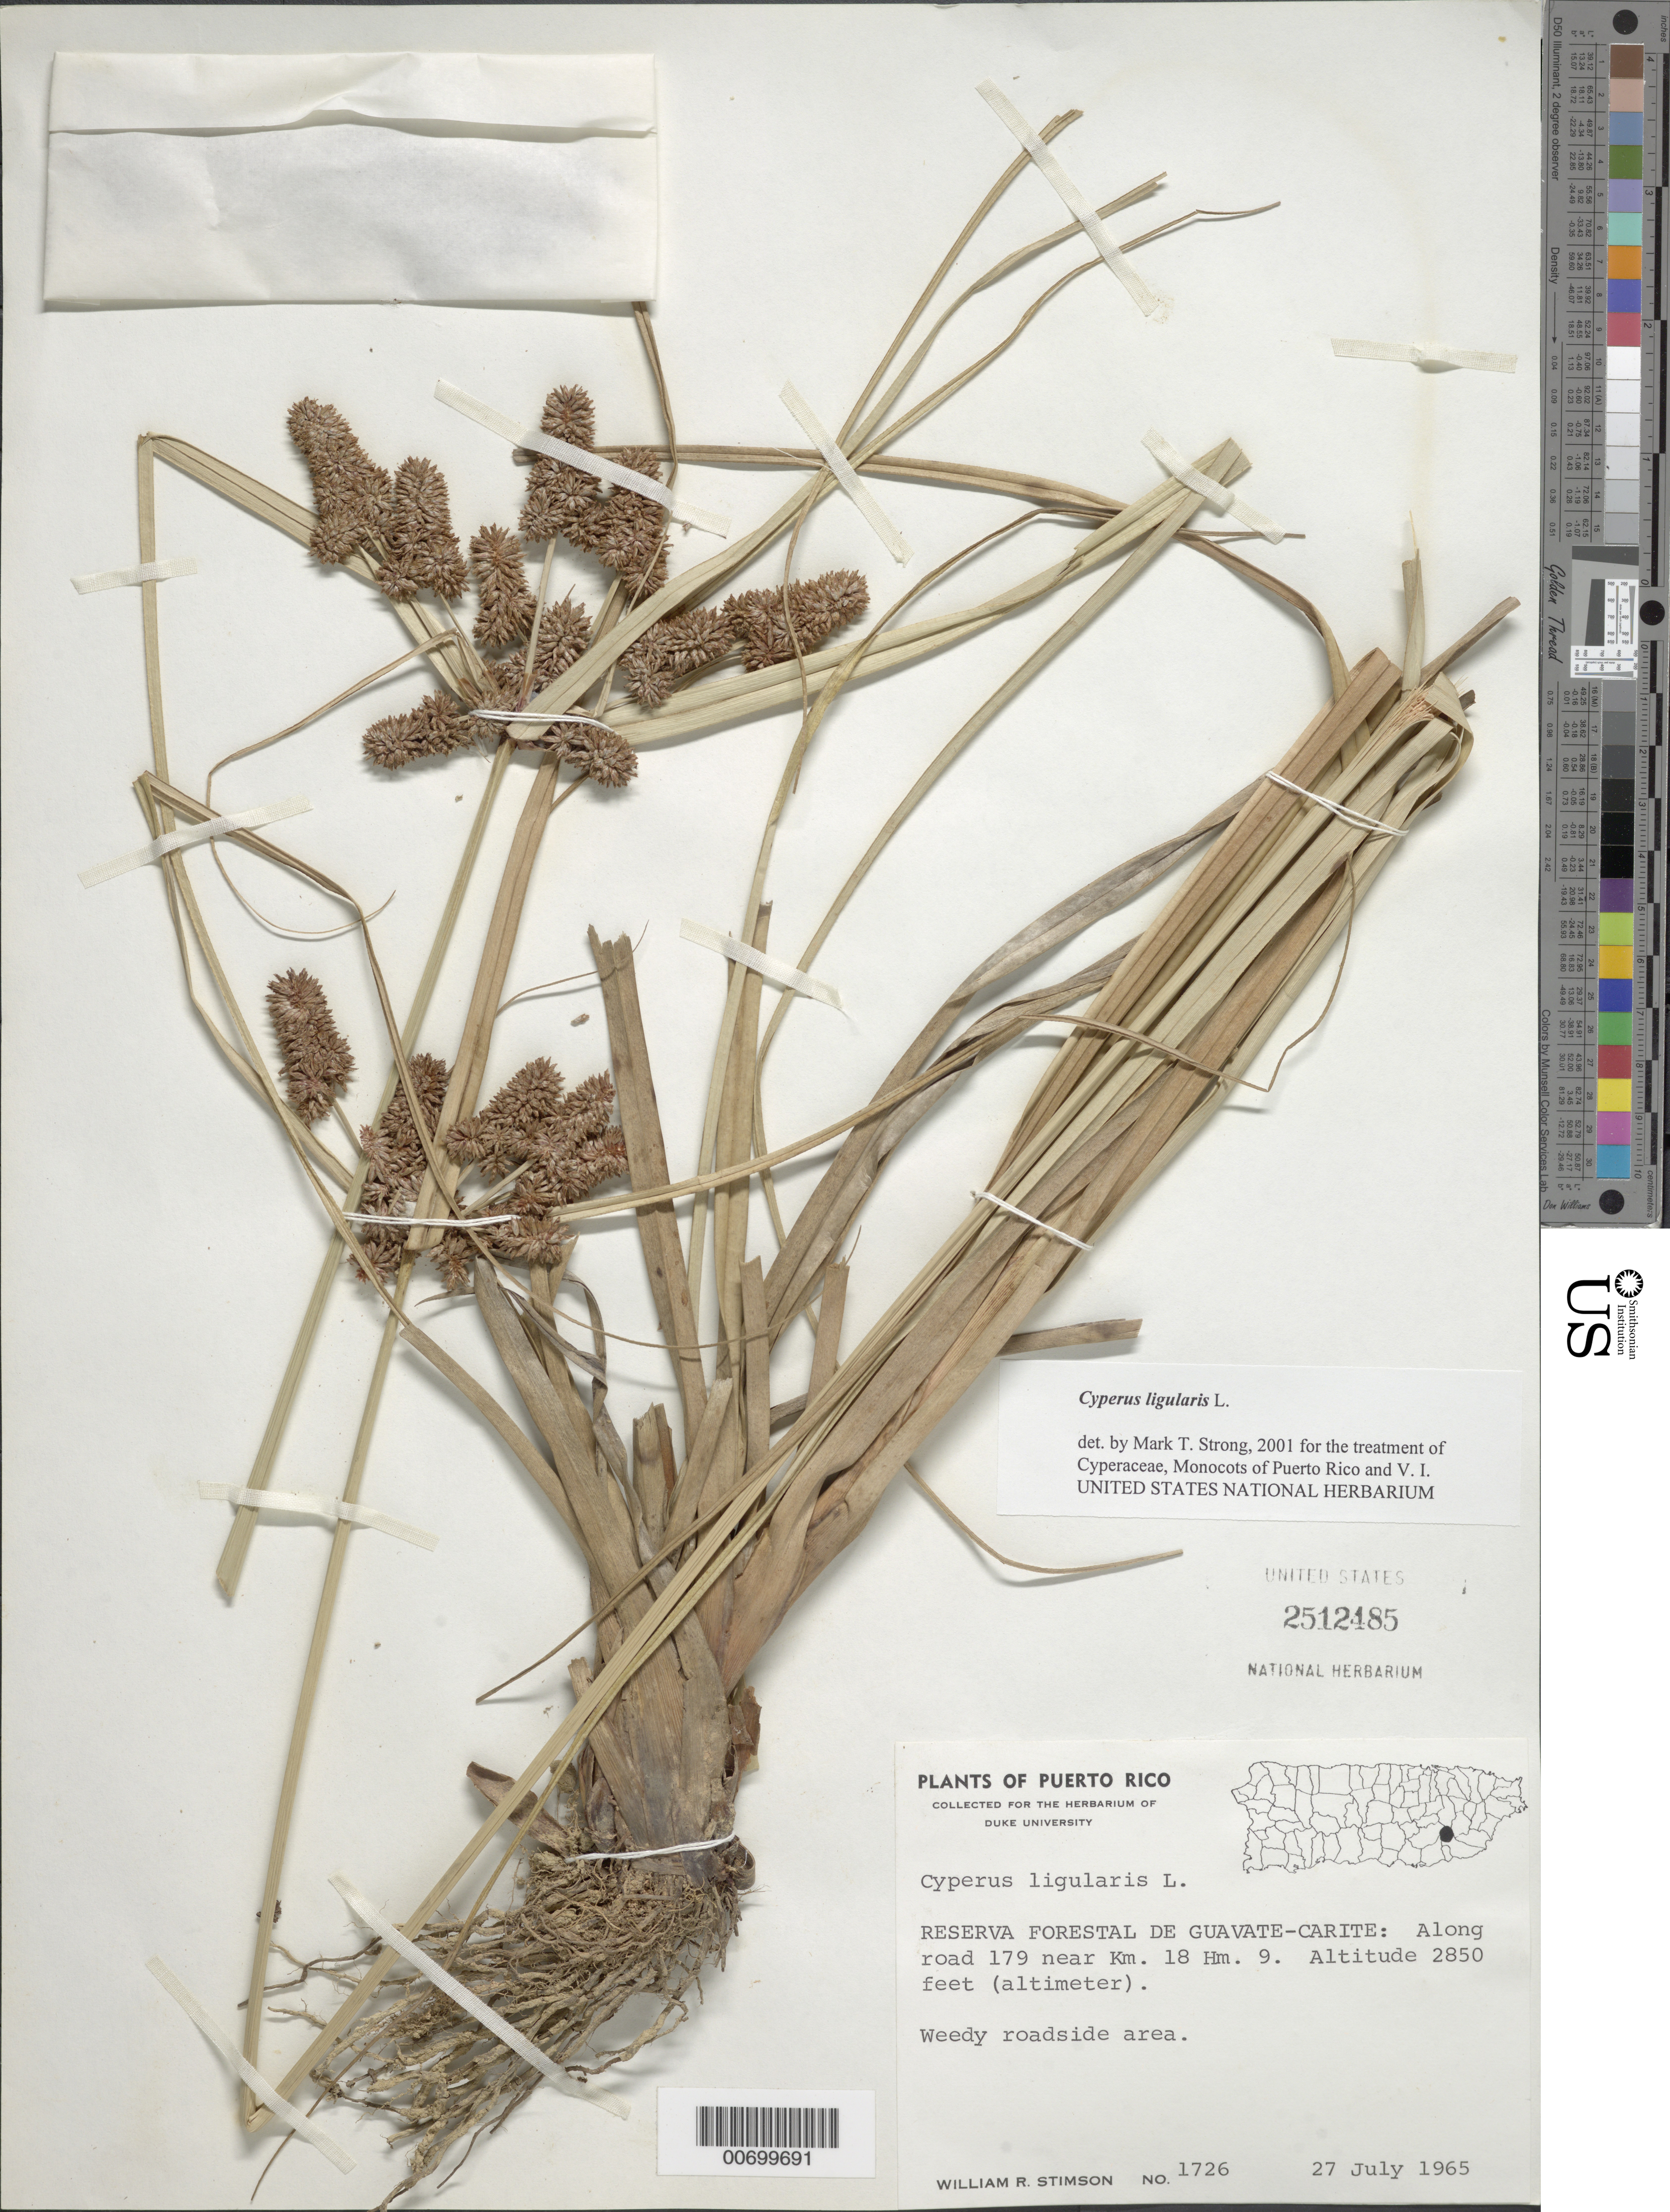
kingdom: Plantae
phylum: Tracheophyta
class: Liliopsida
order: Poales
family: Cyperaceae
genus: Cyperus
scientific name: Cyperus ligularis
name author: L.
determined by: Strong, M. T., (US), Smithsonian Institution - National Museum of Natural History (UNITED STATES)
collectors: W. R. Stimson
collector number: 1726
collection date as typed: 27 Jul 1965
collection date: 1965-07-27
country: Puerto Rico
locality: Reserva Forestal de Guavate-Carite: Along Rd. 179 near km 18, Hm. 9.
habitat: Weedy roadside area.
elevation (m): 869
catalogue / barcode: US 2512485